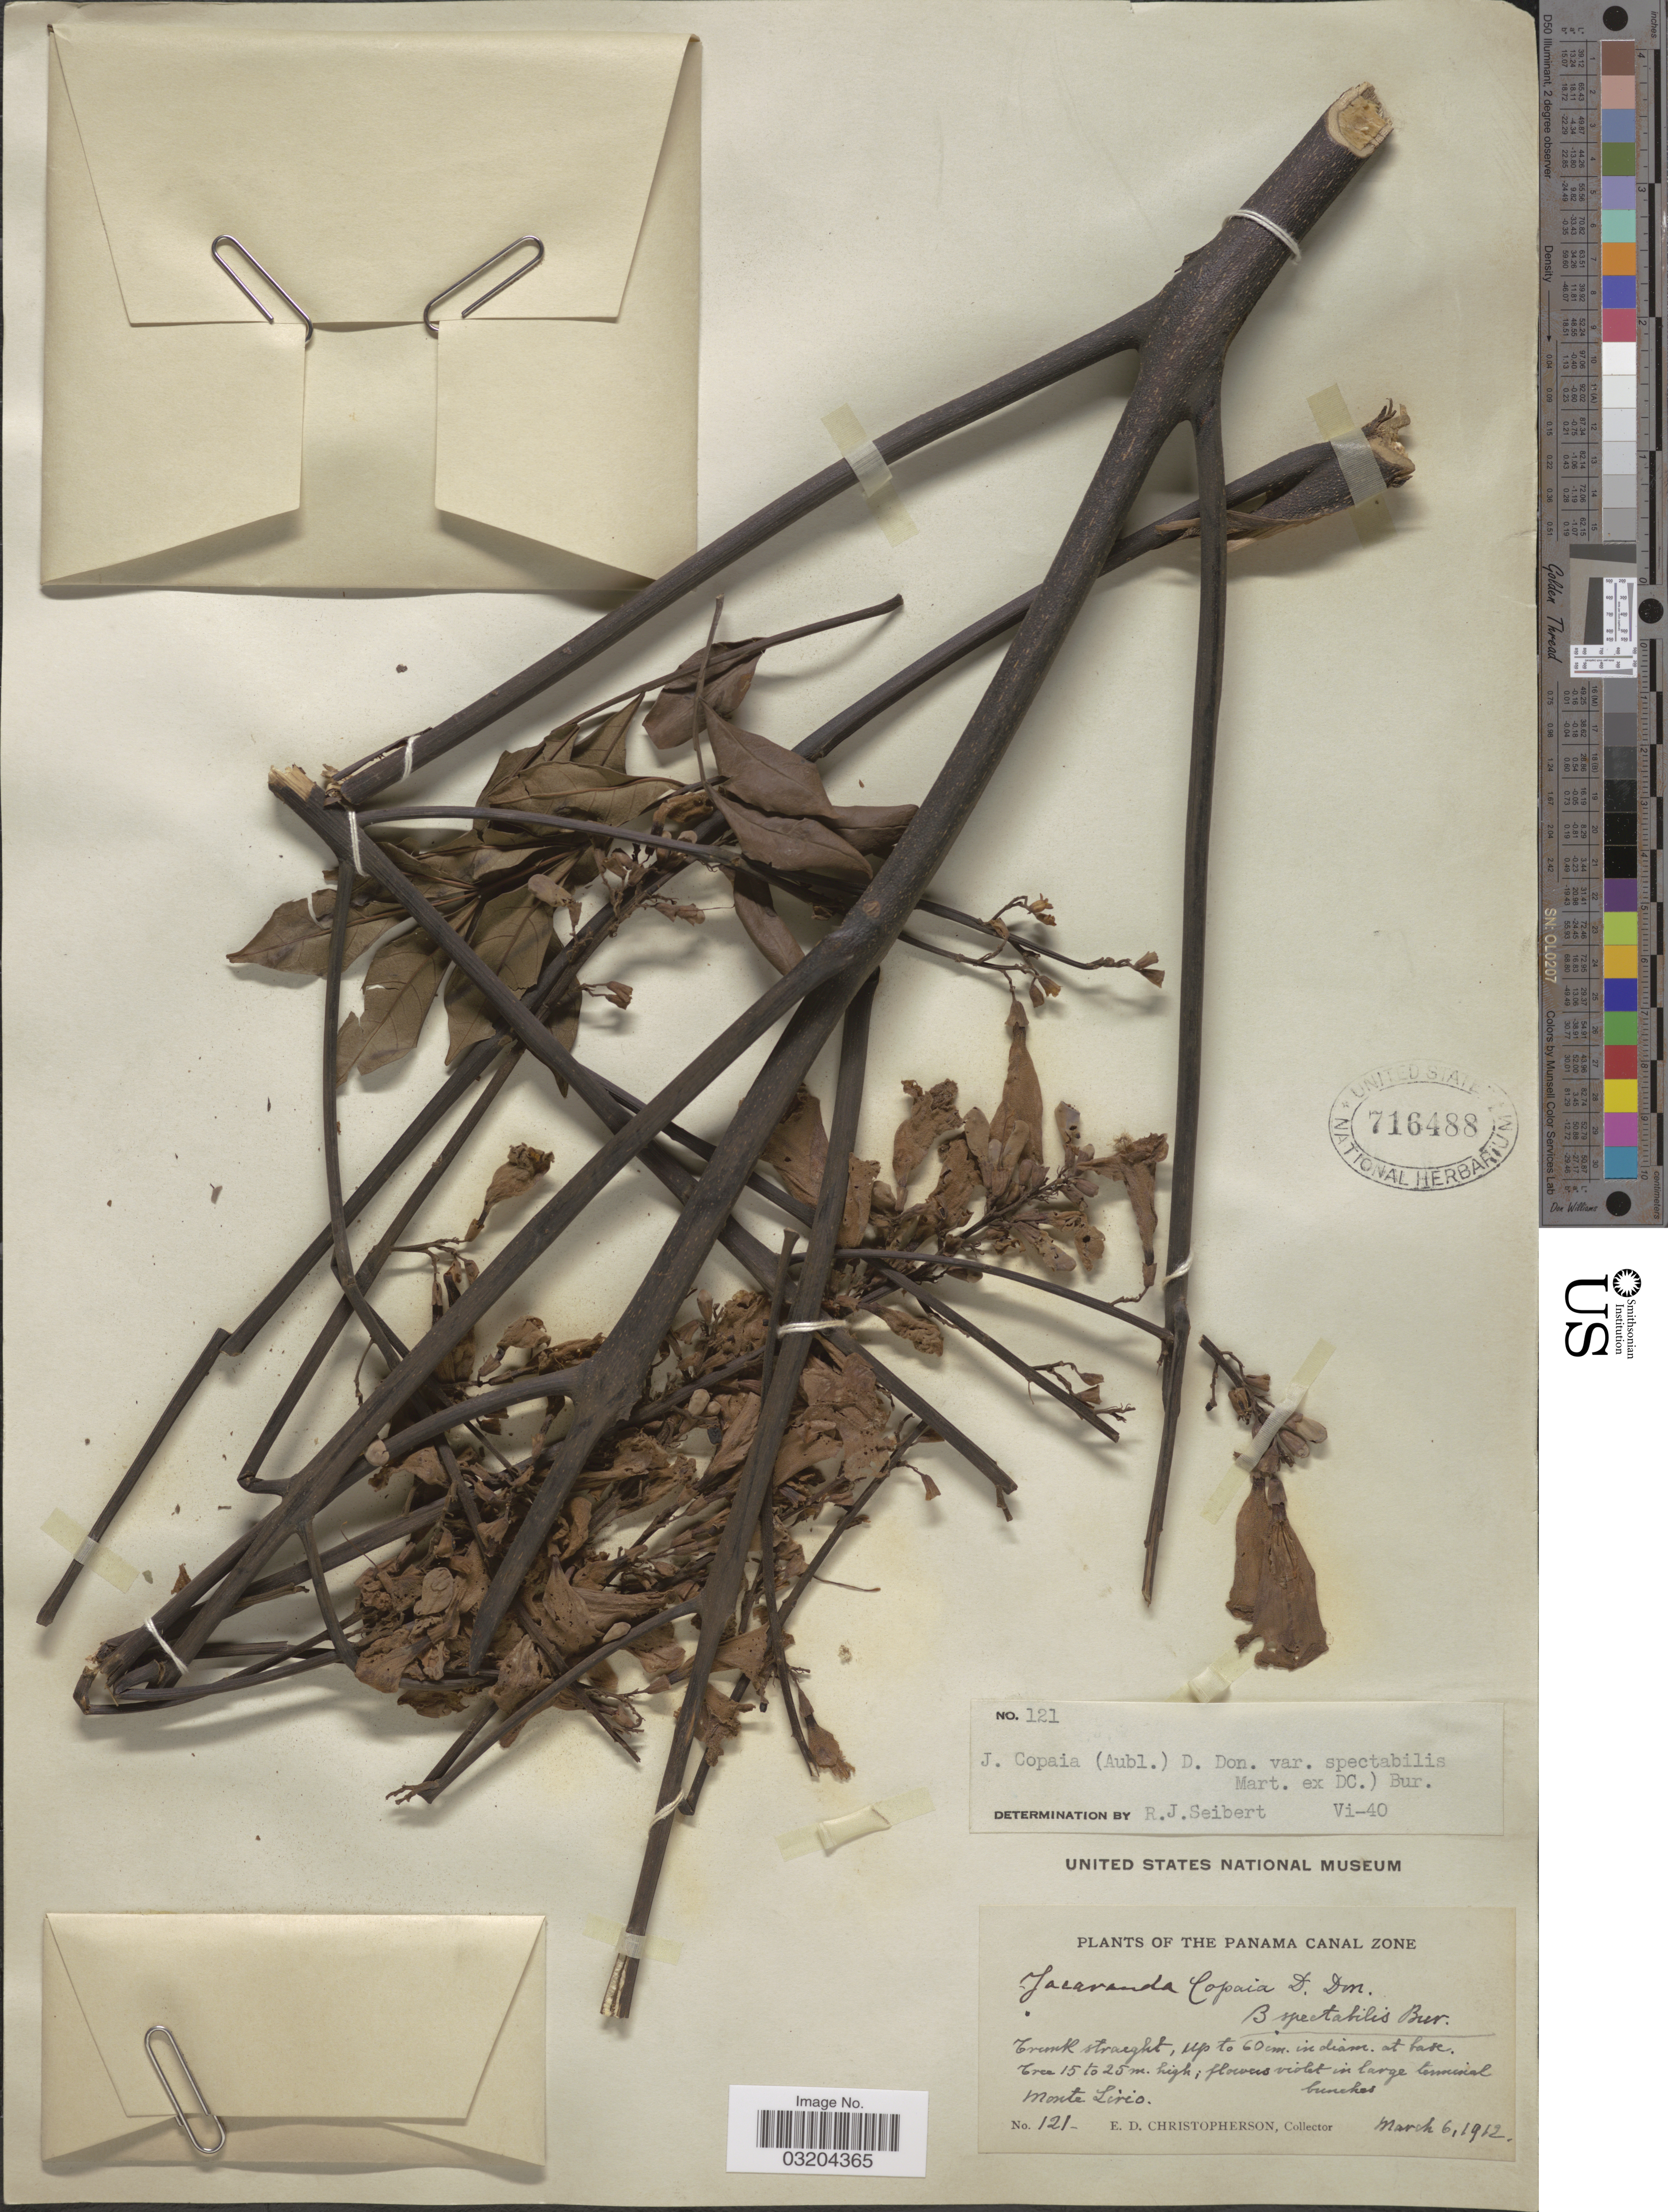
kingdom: Plantae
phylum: Tracheophyta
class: Magnoliopsida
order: Lamiales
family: Bignoniaceae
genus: Jacaranda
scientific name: Jacaranda copaia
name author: (Aubl.) D. Don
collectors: E. Christopherson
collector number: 121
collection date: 1912-03-06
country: Panama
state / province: Colón / Panamá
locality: Panama Canal Zone. Monte Lirio.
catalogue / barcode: US 716488